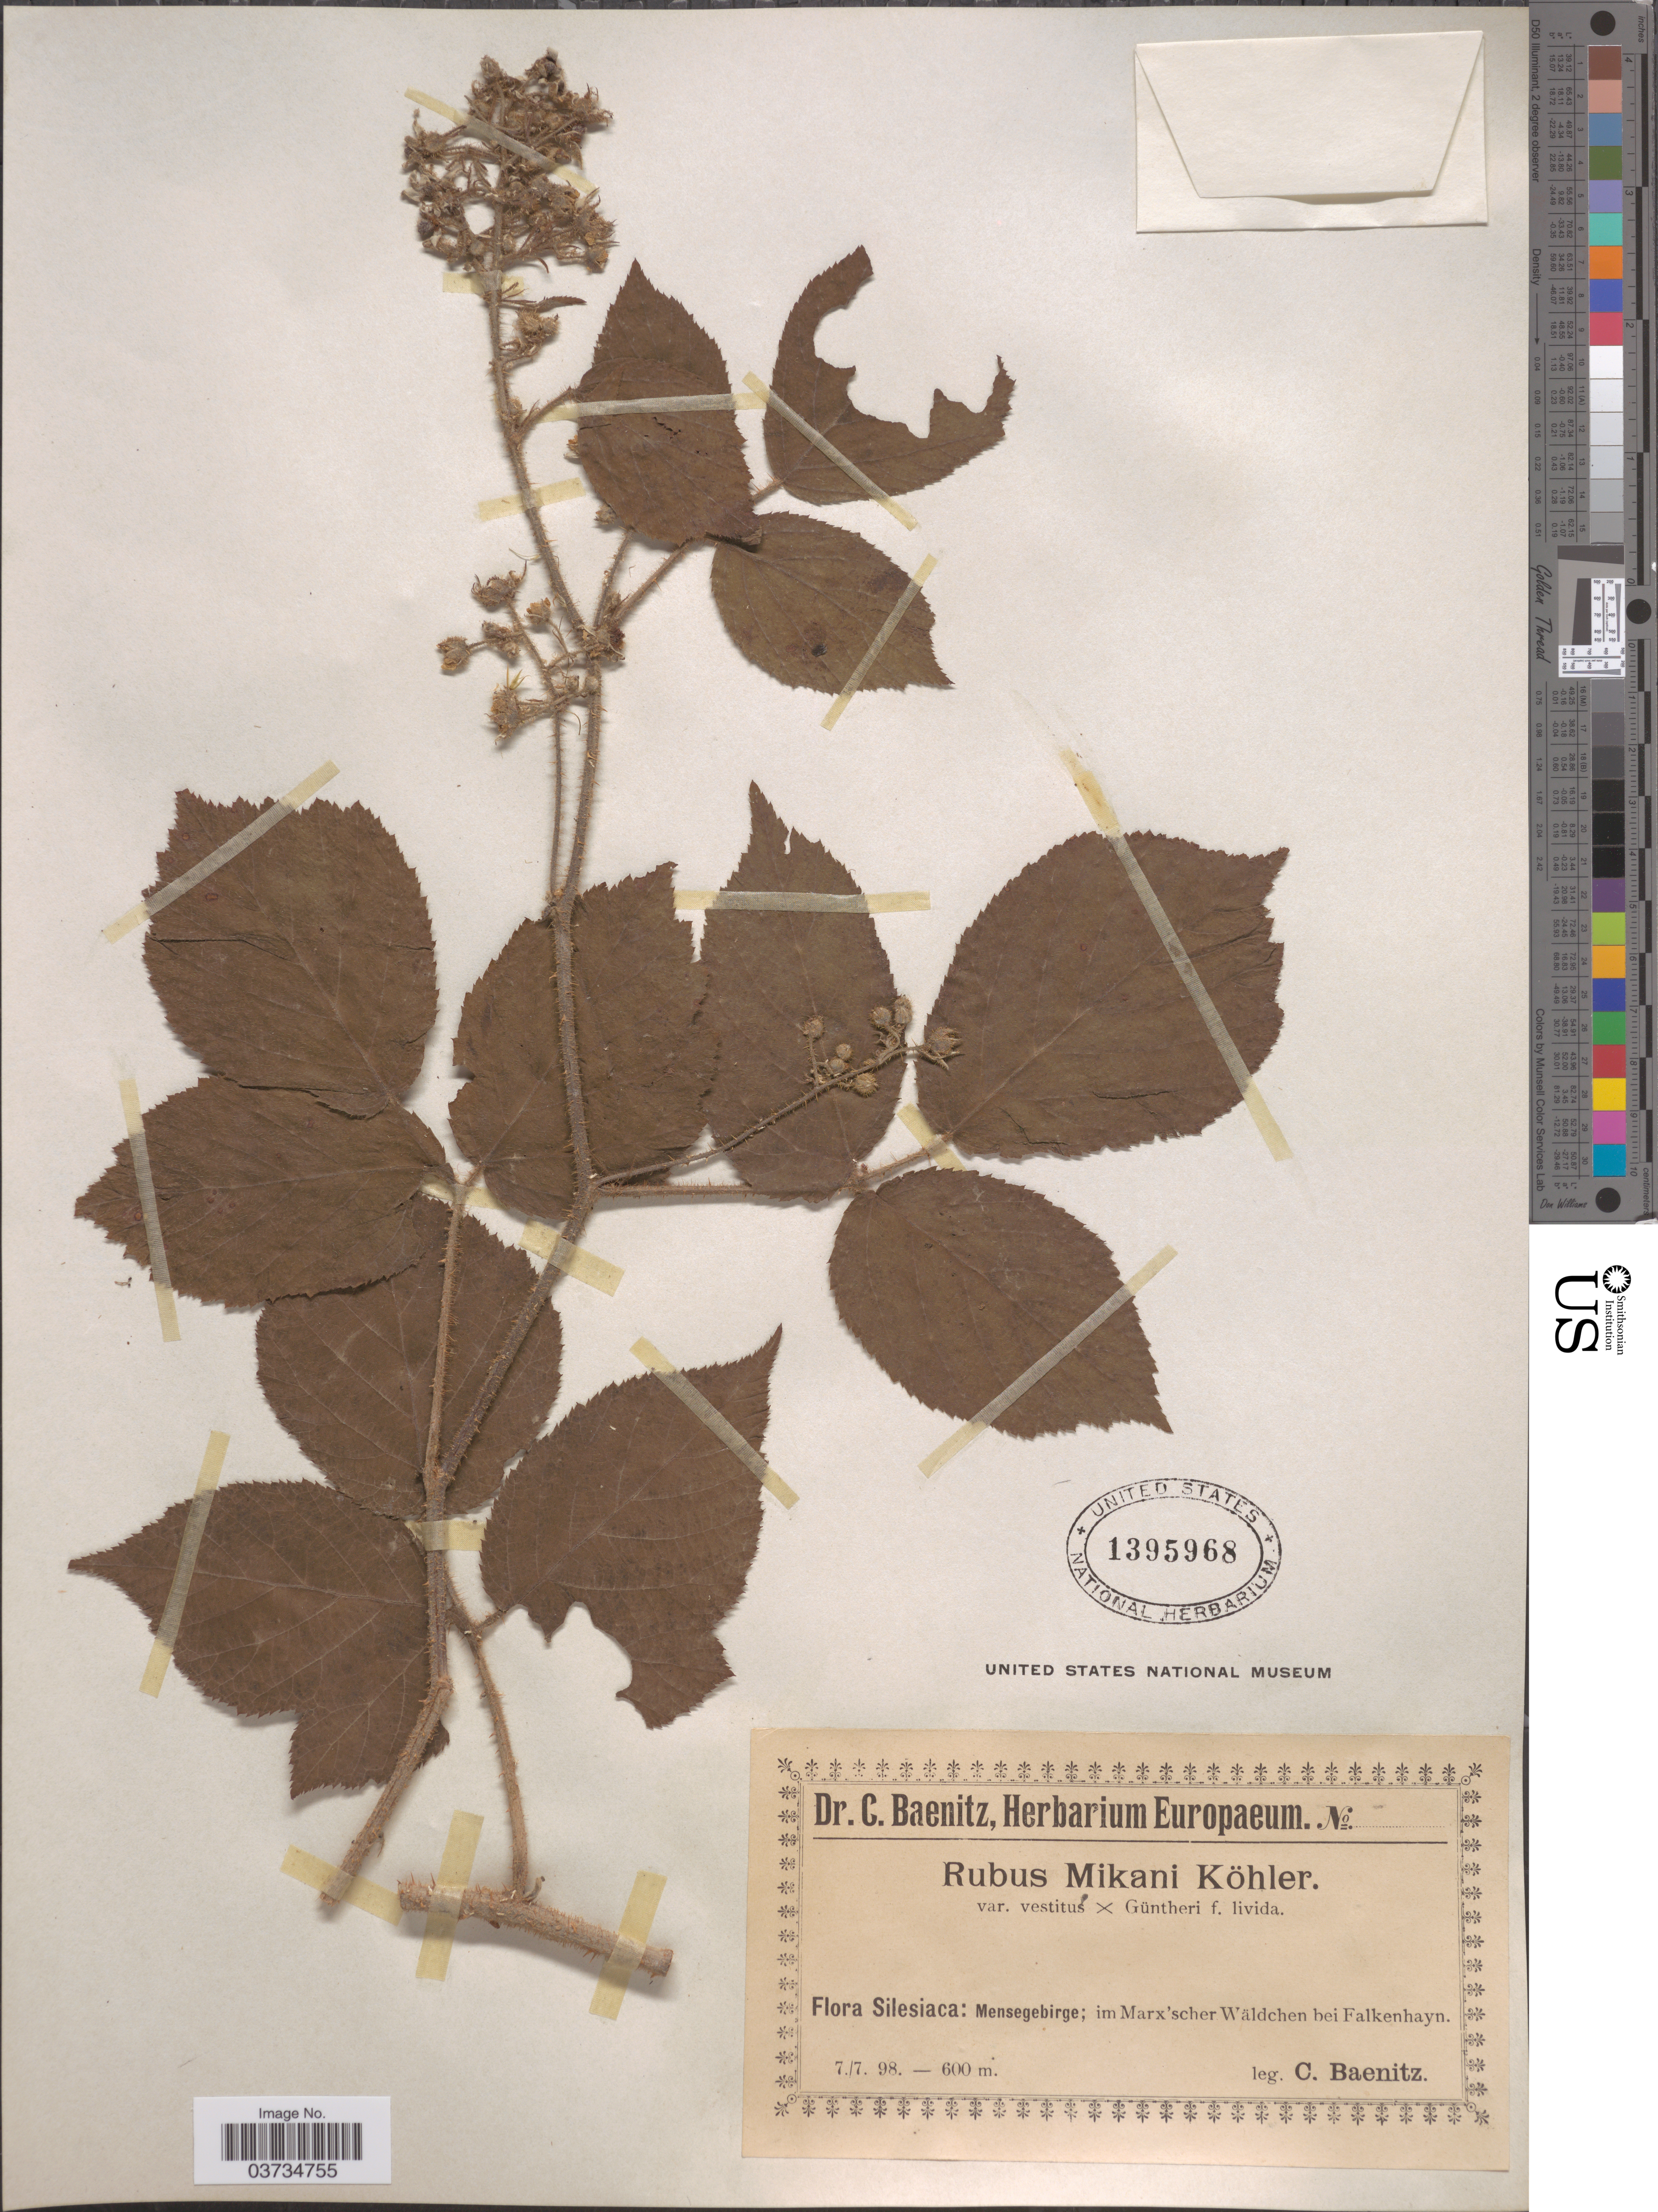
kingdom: Plantae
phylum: Tracheophyta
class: Magnoliopsida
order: Rosales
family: Rosaceae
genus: Rubus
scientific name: Rubus mikanii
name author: Köhler ex Weihe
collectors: C. G. Baenitz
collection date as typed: Transcribed d/m/y: 7/7/98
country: Poland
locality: Silesiaca: Mensegebirge; im Marx'scher Wäldchen bei Falkenhayn.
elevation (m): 600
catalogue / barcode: US 1395968